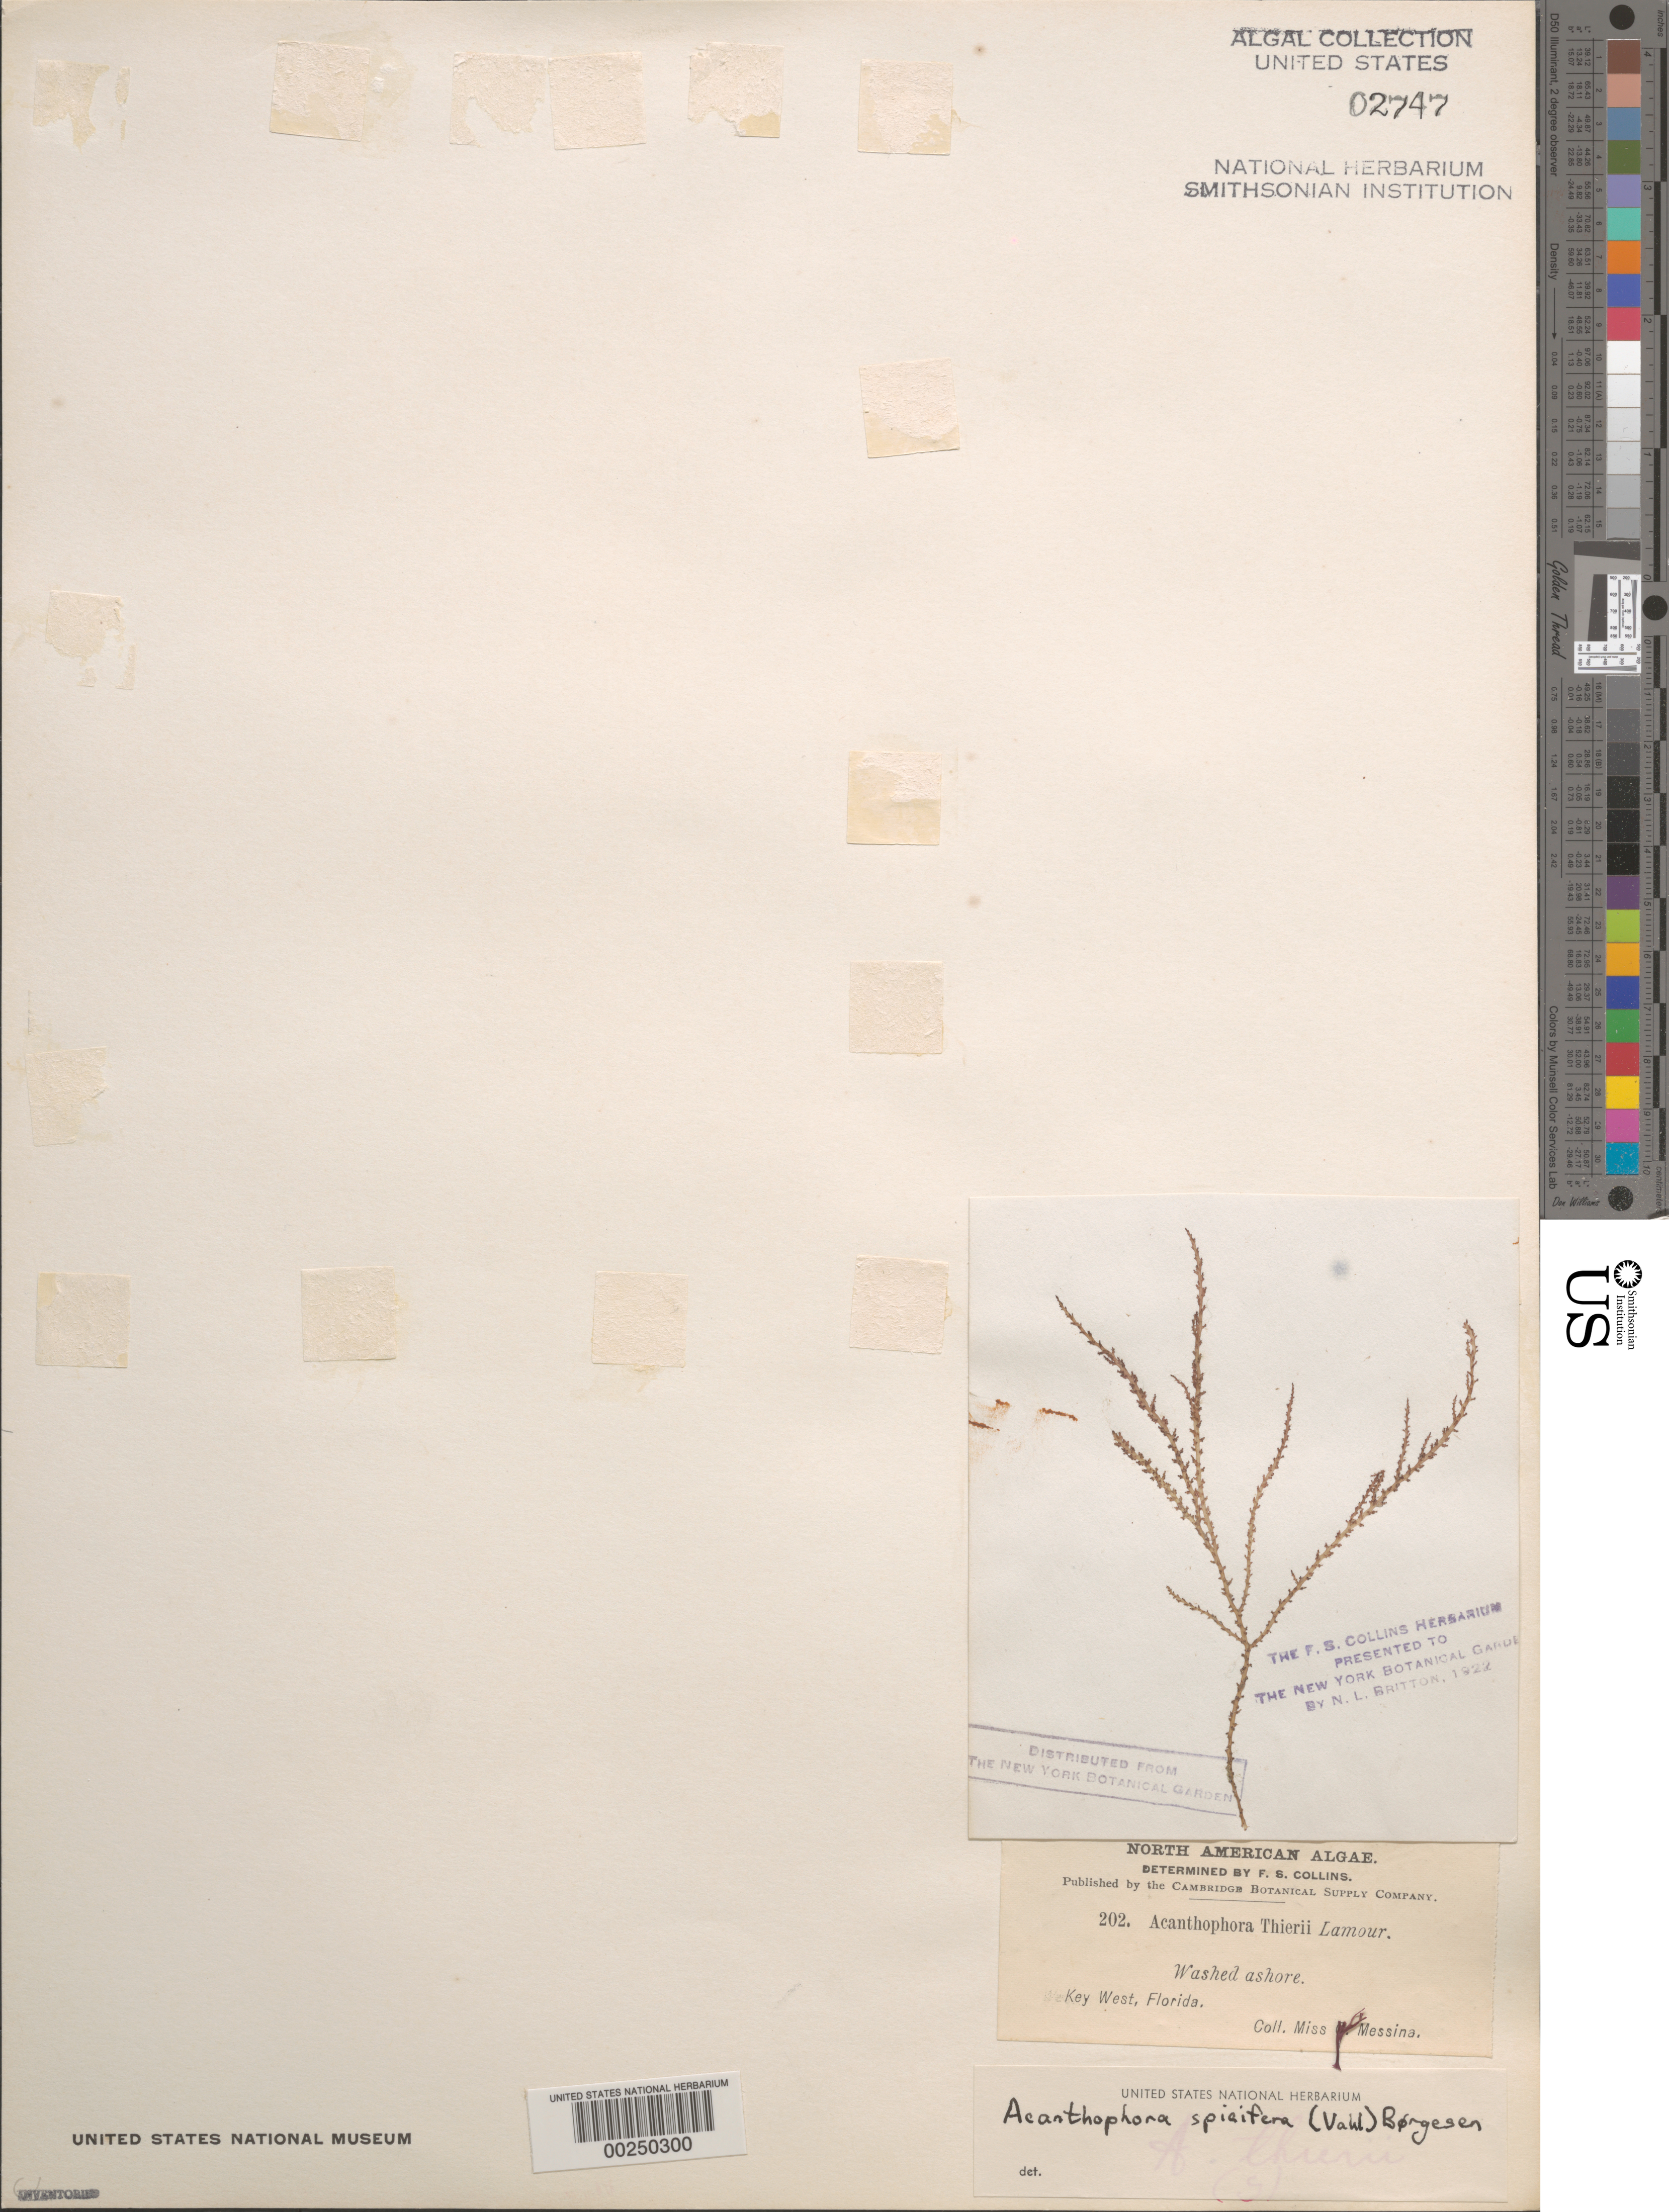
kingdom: Plantae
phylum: Rhodophyta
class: Florideophyceae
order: Ceramiales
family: Rhodomelaceae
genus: Acanthophora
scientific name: Acanthophora spicifera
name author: (Vahl) Børgesen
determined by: Collins, Frank S.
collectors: C. Messina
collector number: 202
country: United States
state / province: Florida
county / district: Monroe County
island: Key West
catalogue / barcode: US 2747